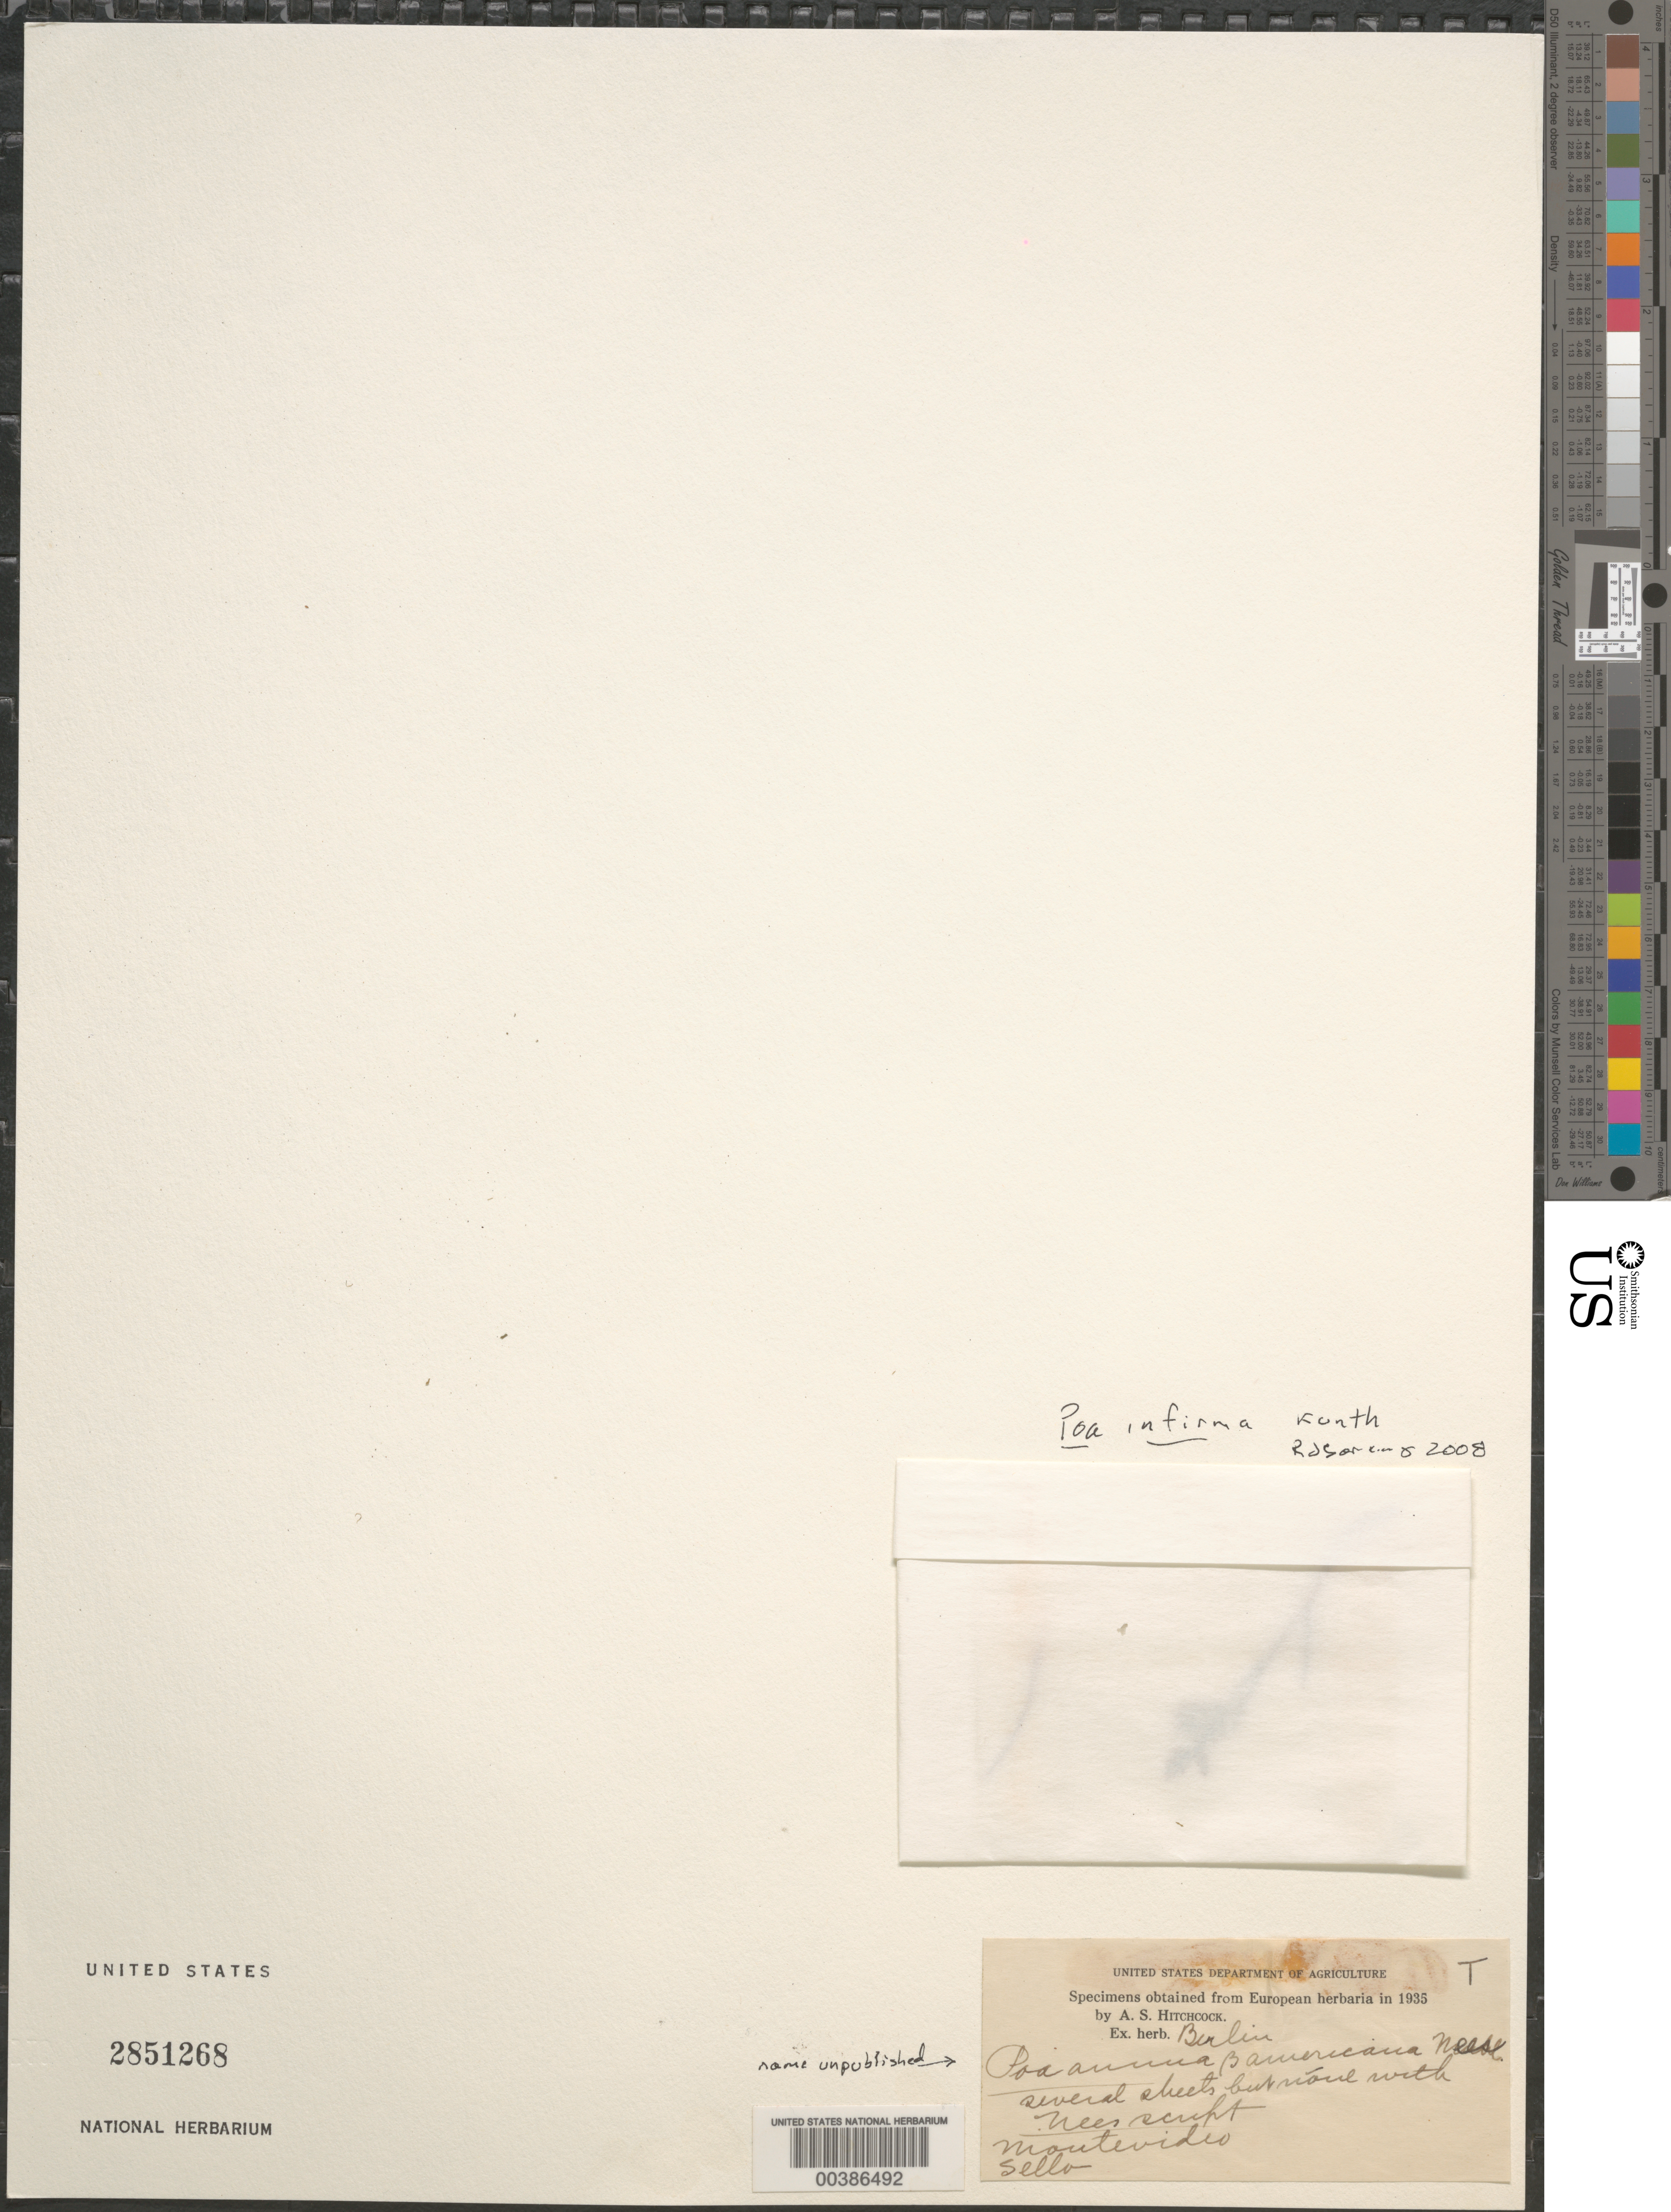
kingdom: Plantae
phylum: Tracheophyta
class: Liliopsida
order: Poales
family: Poaceae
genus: Poa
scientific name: Poa annua var. americana Nees, ined.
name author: Nees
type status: Type Fragment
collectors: F. Sellow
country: Uruguay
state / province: Montevideo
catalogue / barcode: US 2851268